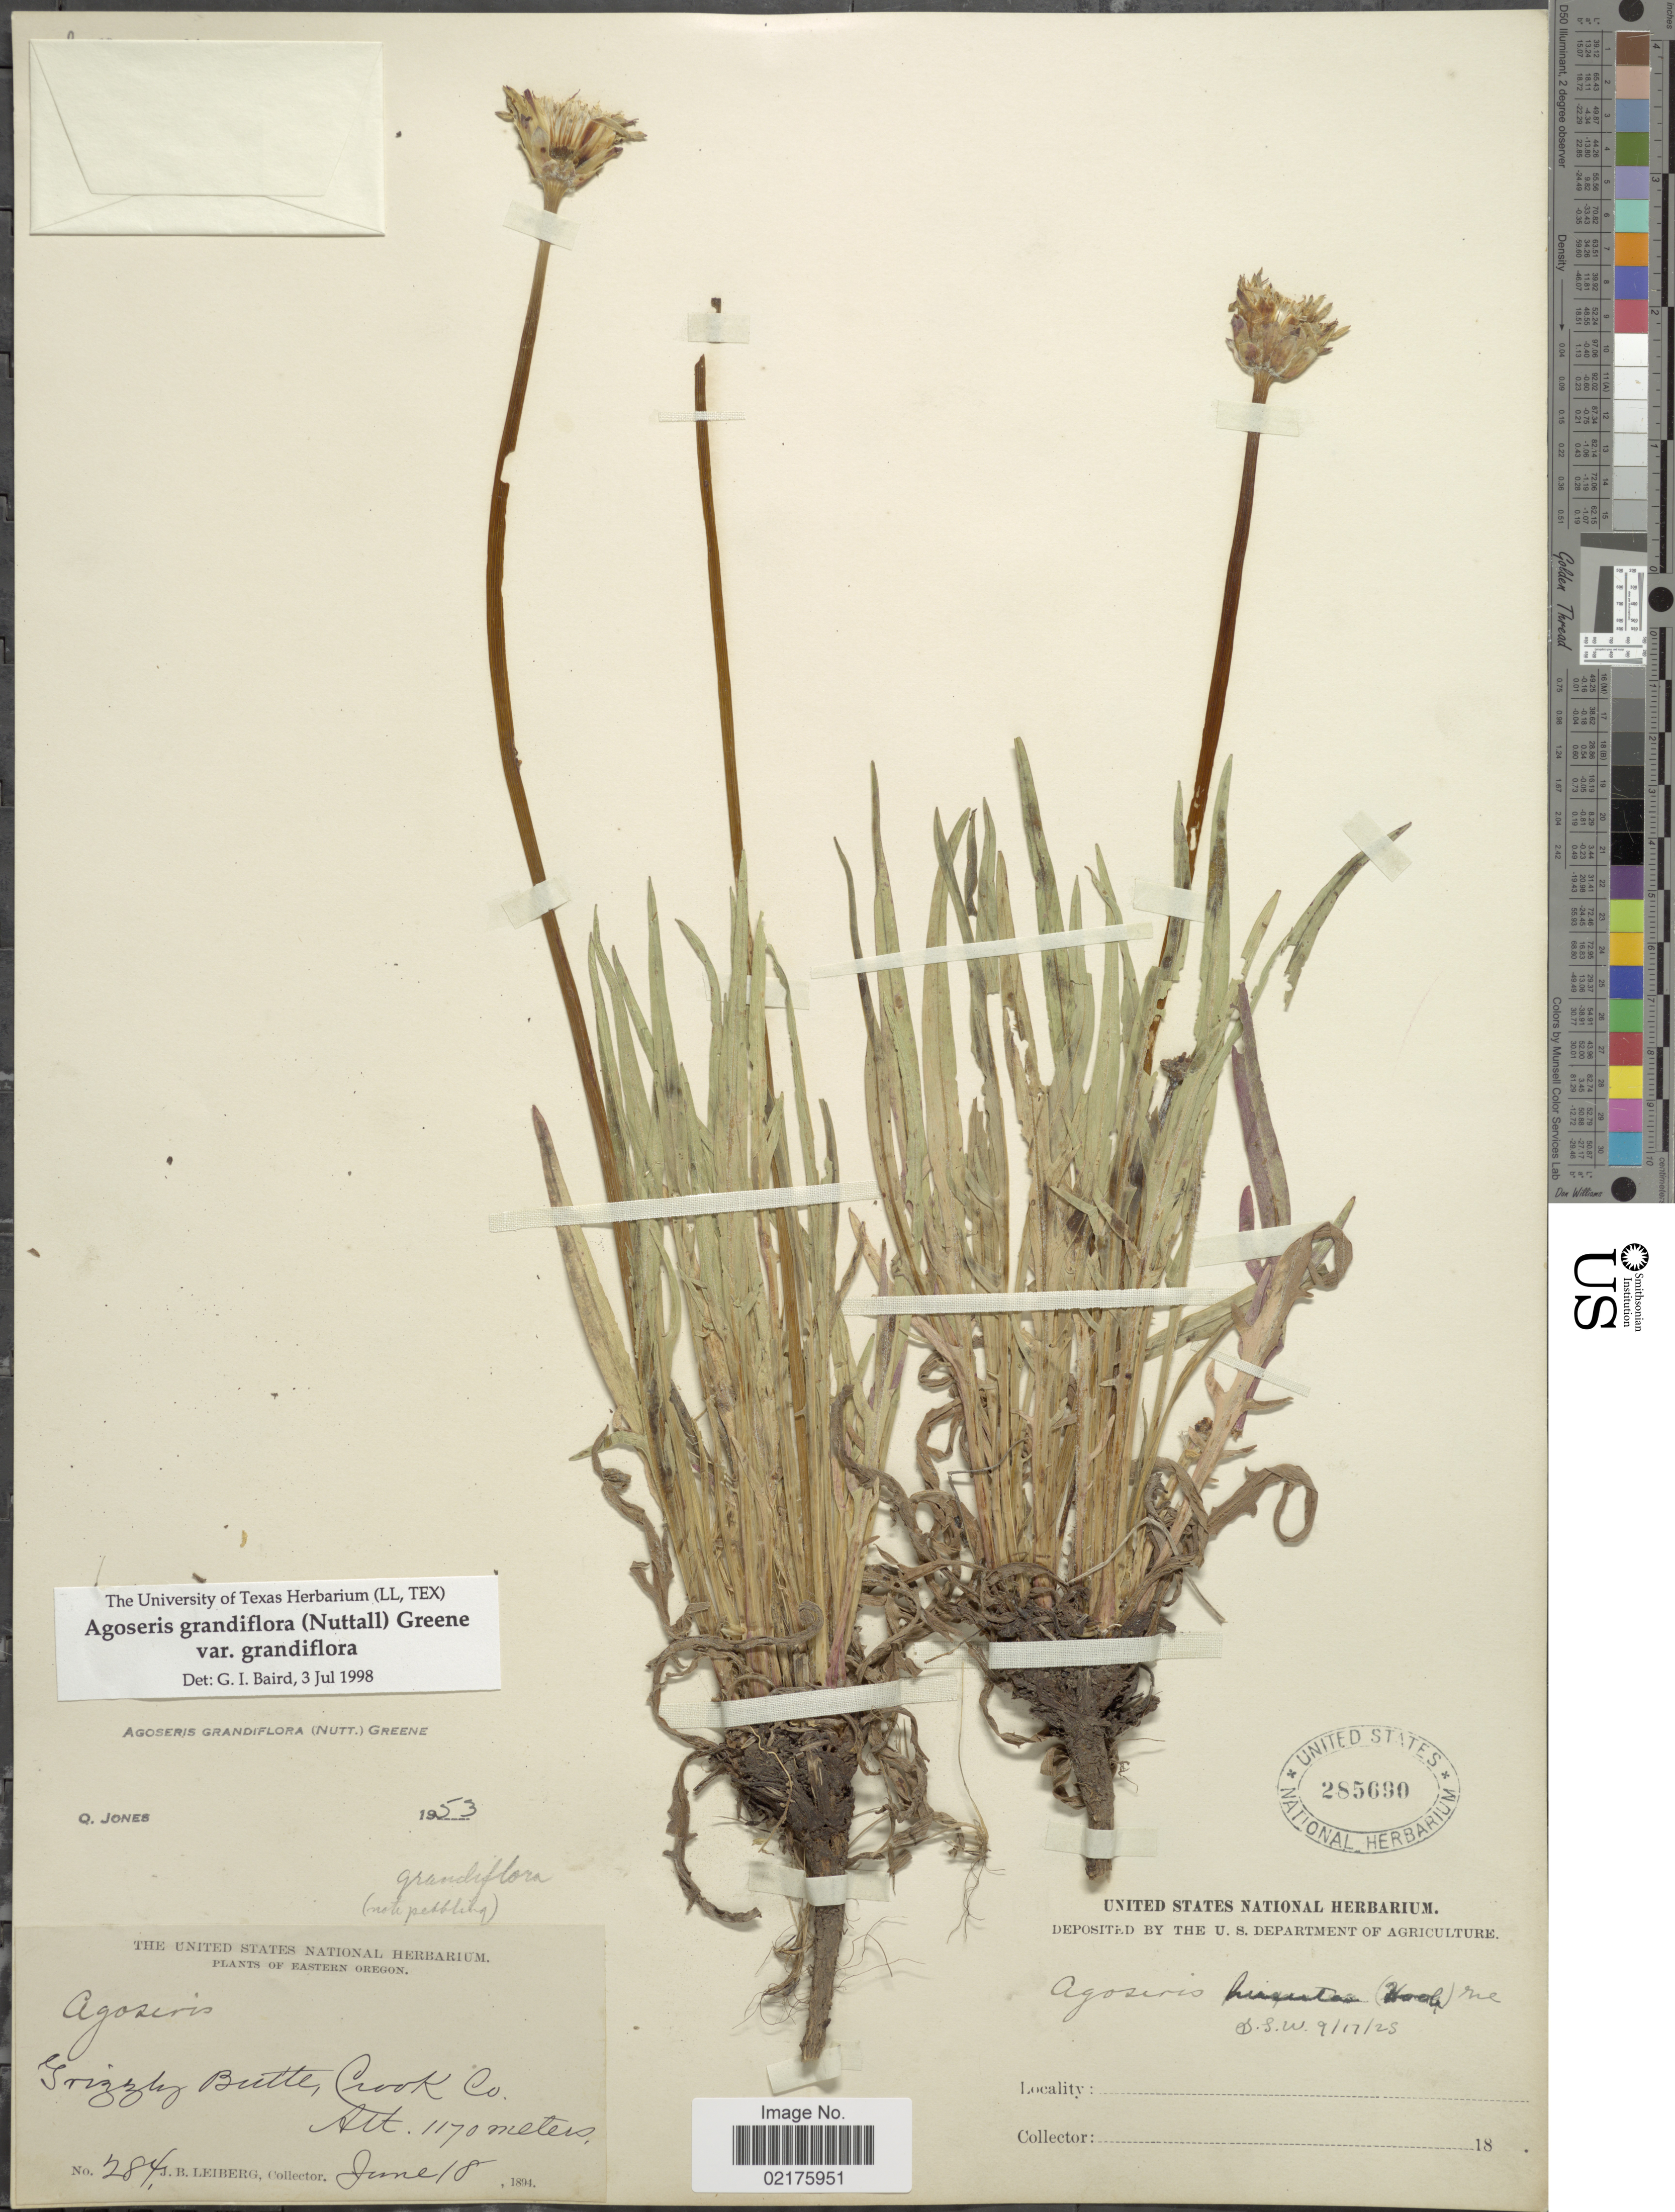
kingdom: Plantae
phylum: Tracheophyta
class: Magnoliopsida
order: Asterales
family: Asteraceae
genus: Agoseris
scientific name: Agoseris grandiflora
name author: (Nutt.) Greene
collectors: J. B. Leiberg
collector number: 284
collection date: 1894-06-18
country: United States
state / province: Oregon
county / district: Crook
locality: Eastern Oregon, Grizzly Butte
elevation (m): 1170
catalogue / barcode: US 285690